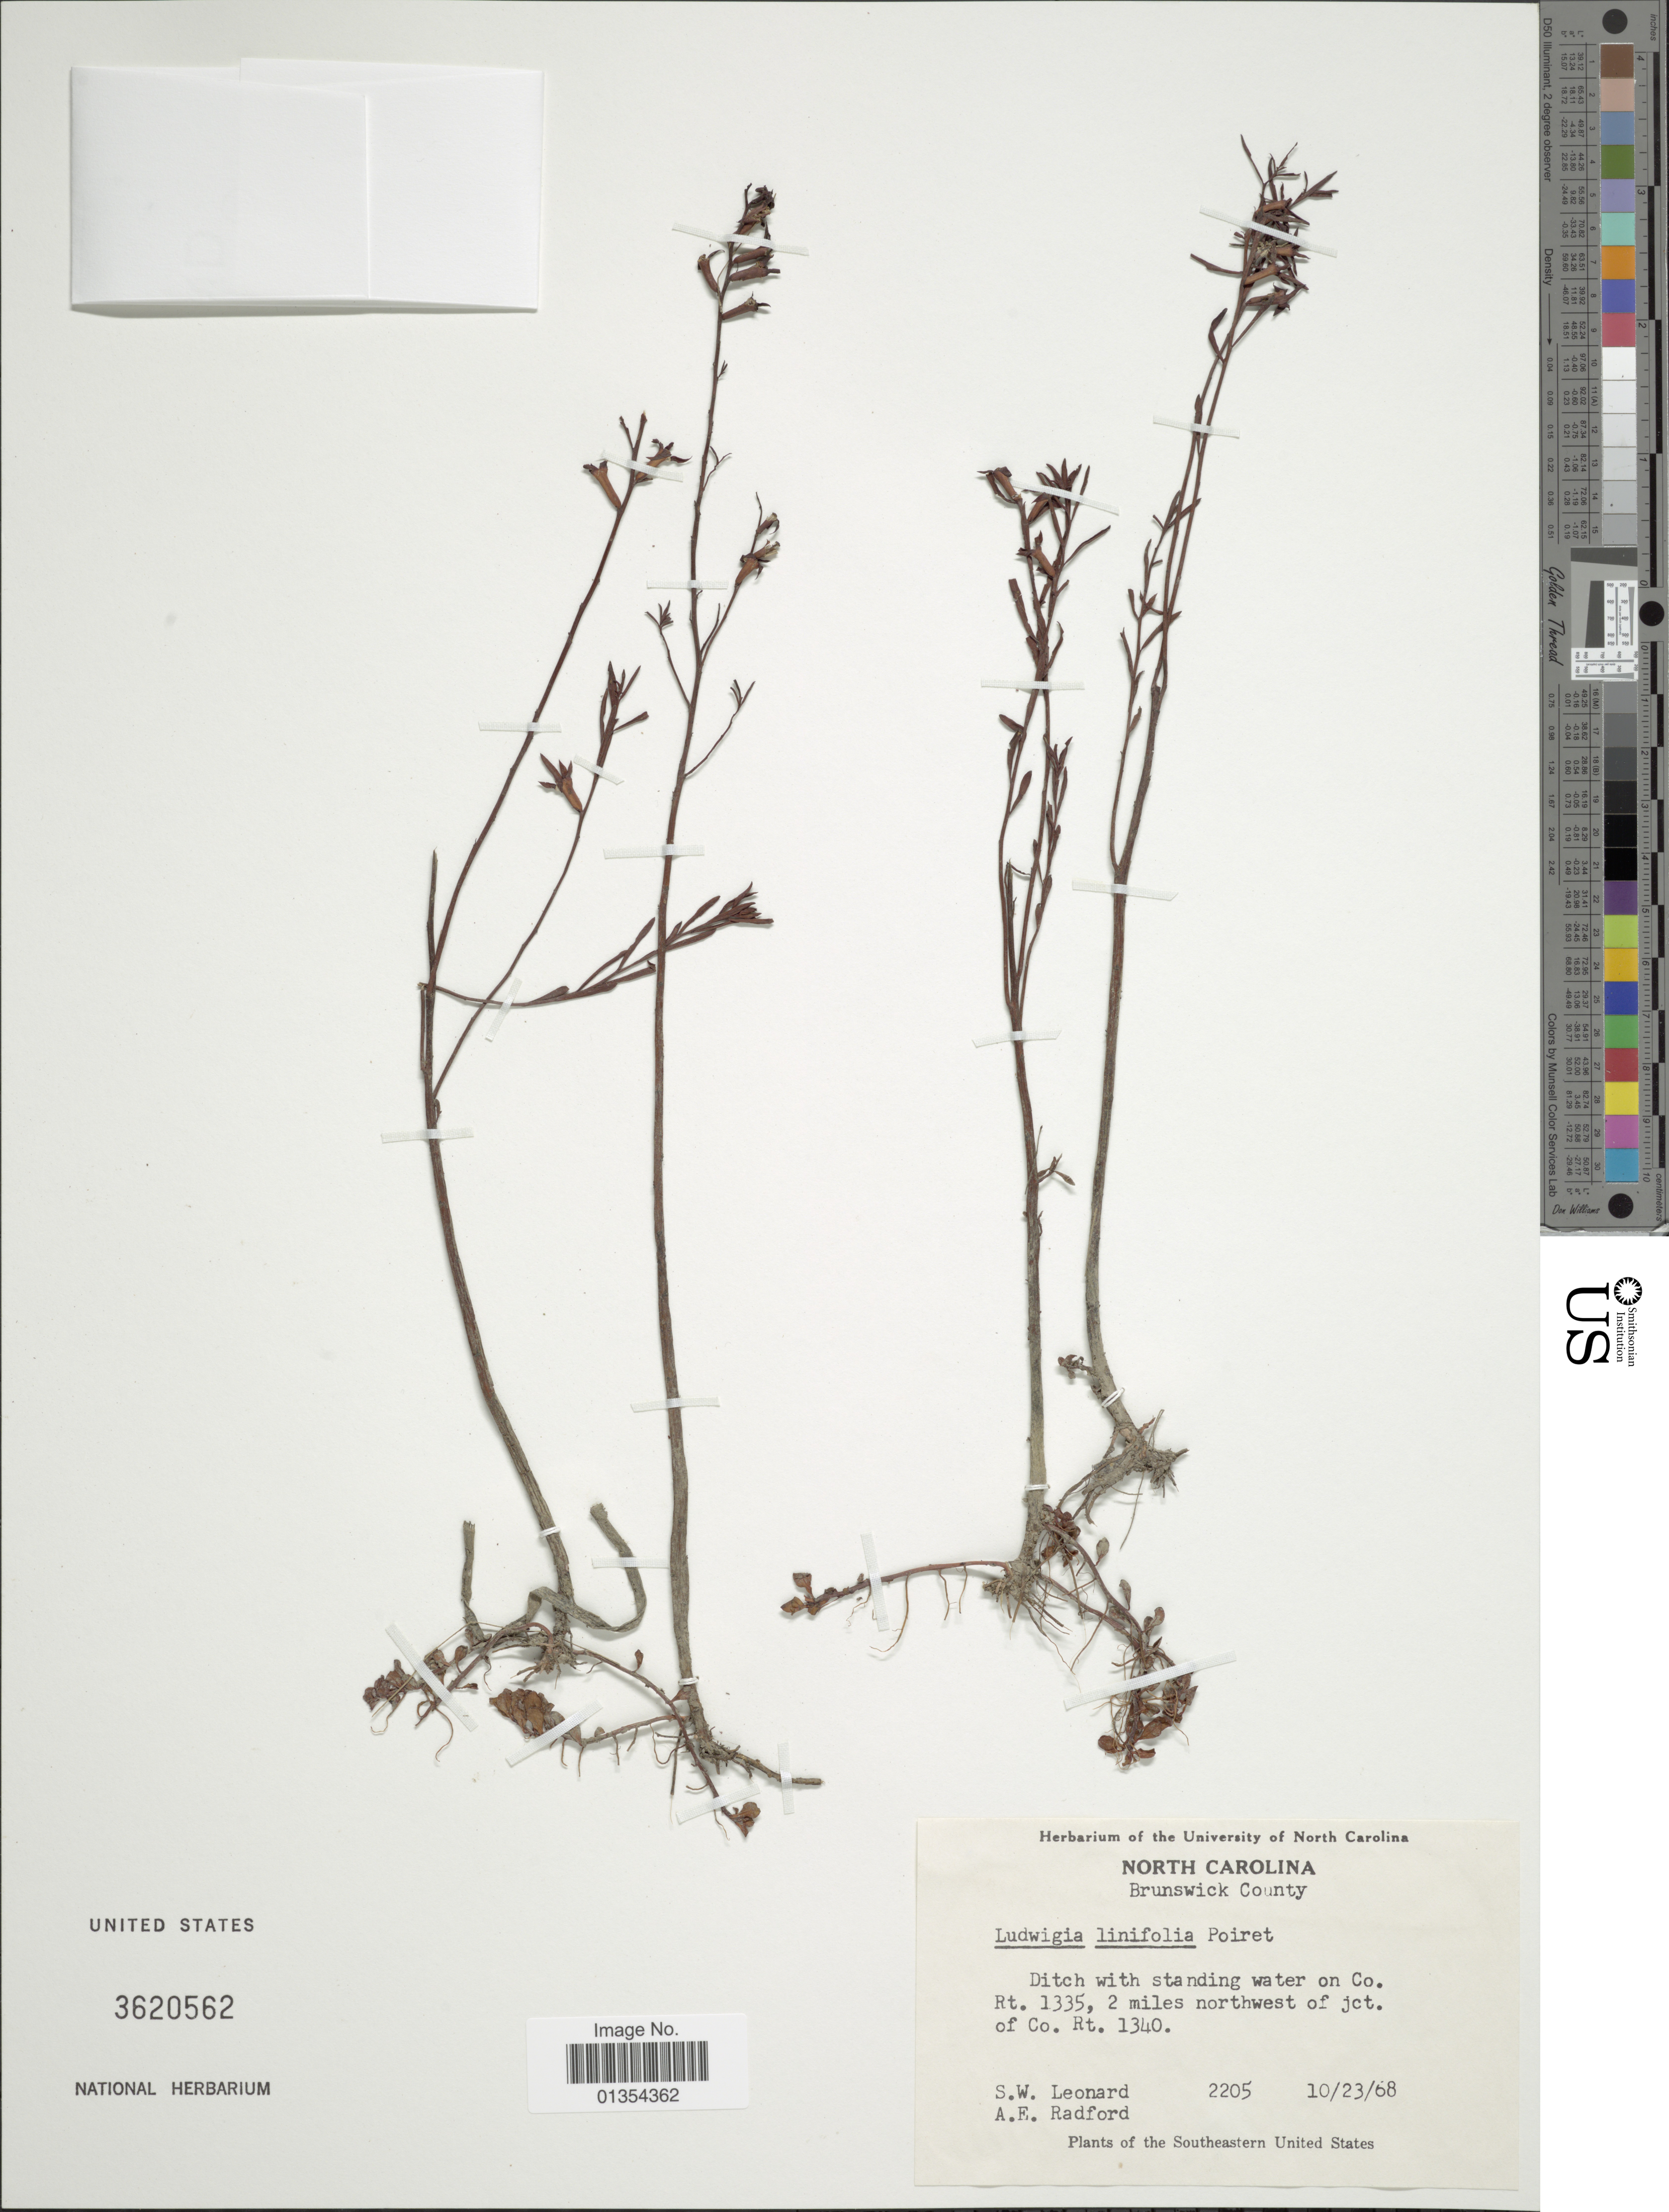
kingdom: Plantae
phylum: Tracheophyta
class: Magnoliopsida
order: Myrtales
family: Onagraceae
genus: Ludwigia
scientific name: Ludwigia linifolia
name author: Poir.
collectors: S. W. Leonard & A. E. Radford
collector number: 2205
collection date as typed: Transcribed d/m/y: 23/10/68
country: United States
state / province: North Carolina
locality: Brunswick County, ditch with standing water on Co. Rt. 1335, 2 miles northwest of jct. of Co. Rt. 1340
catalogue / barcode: US 3620562